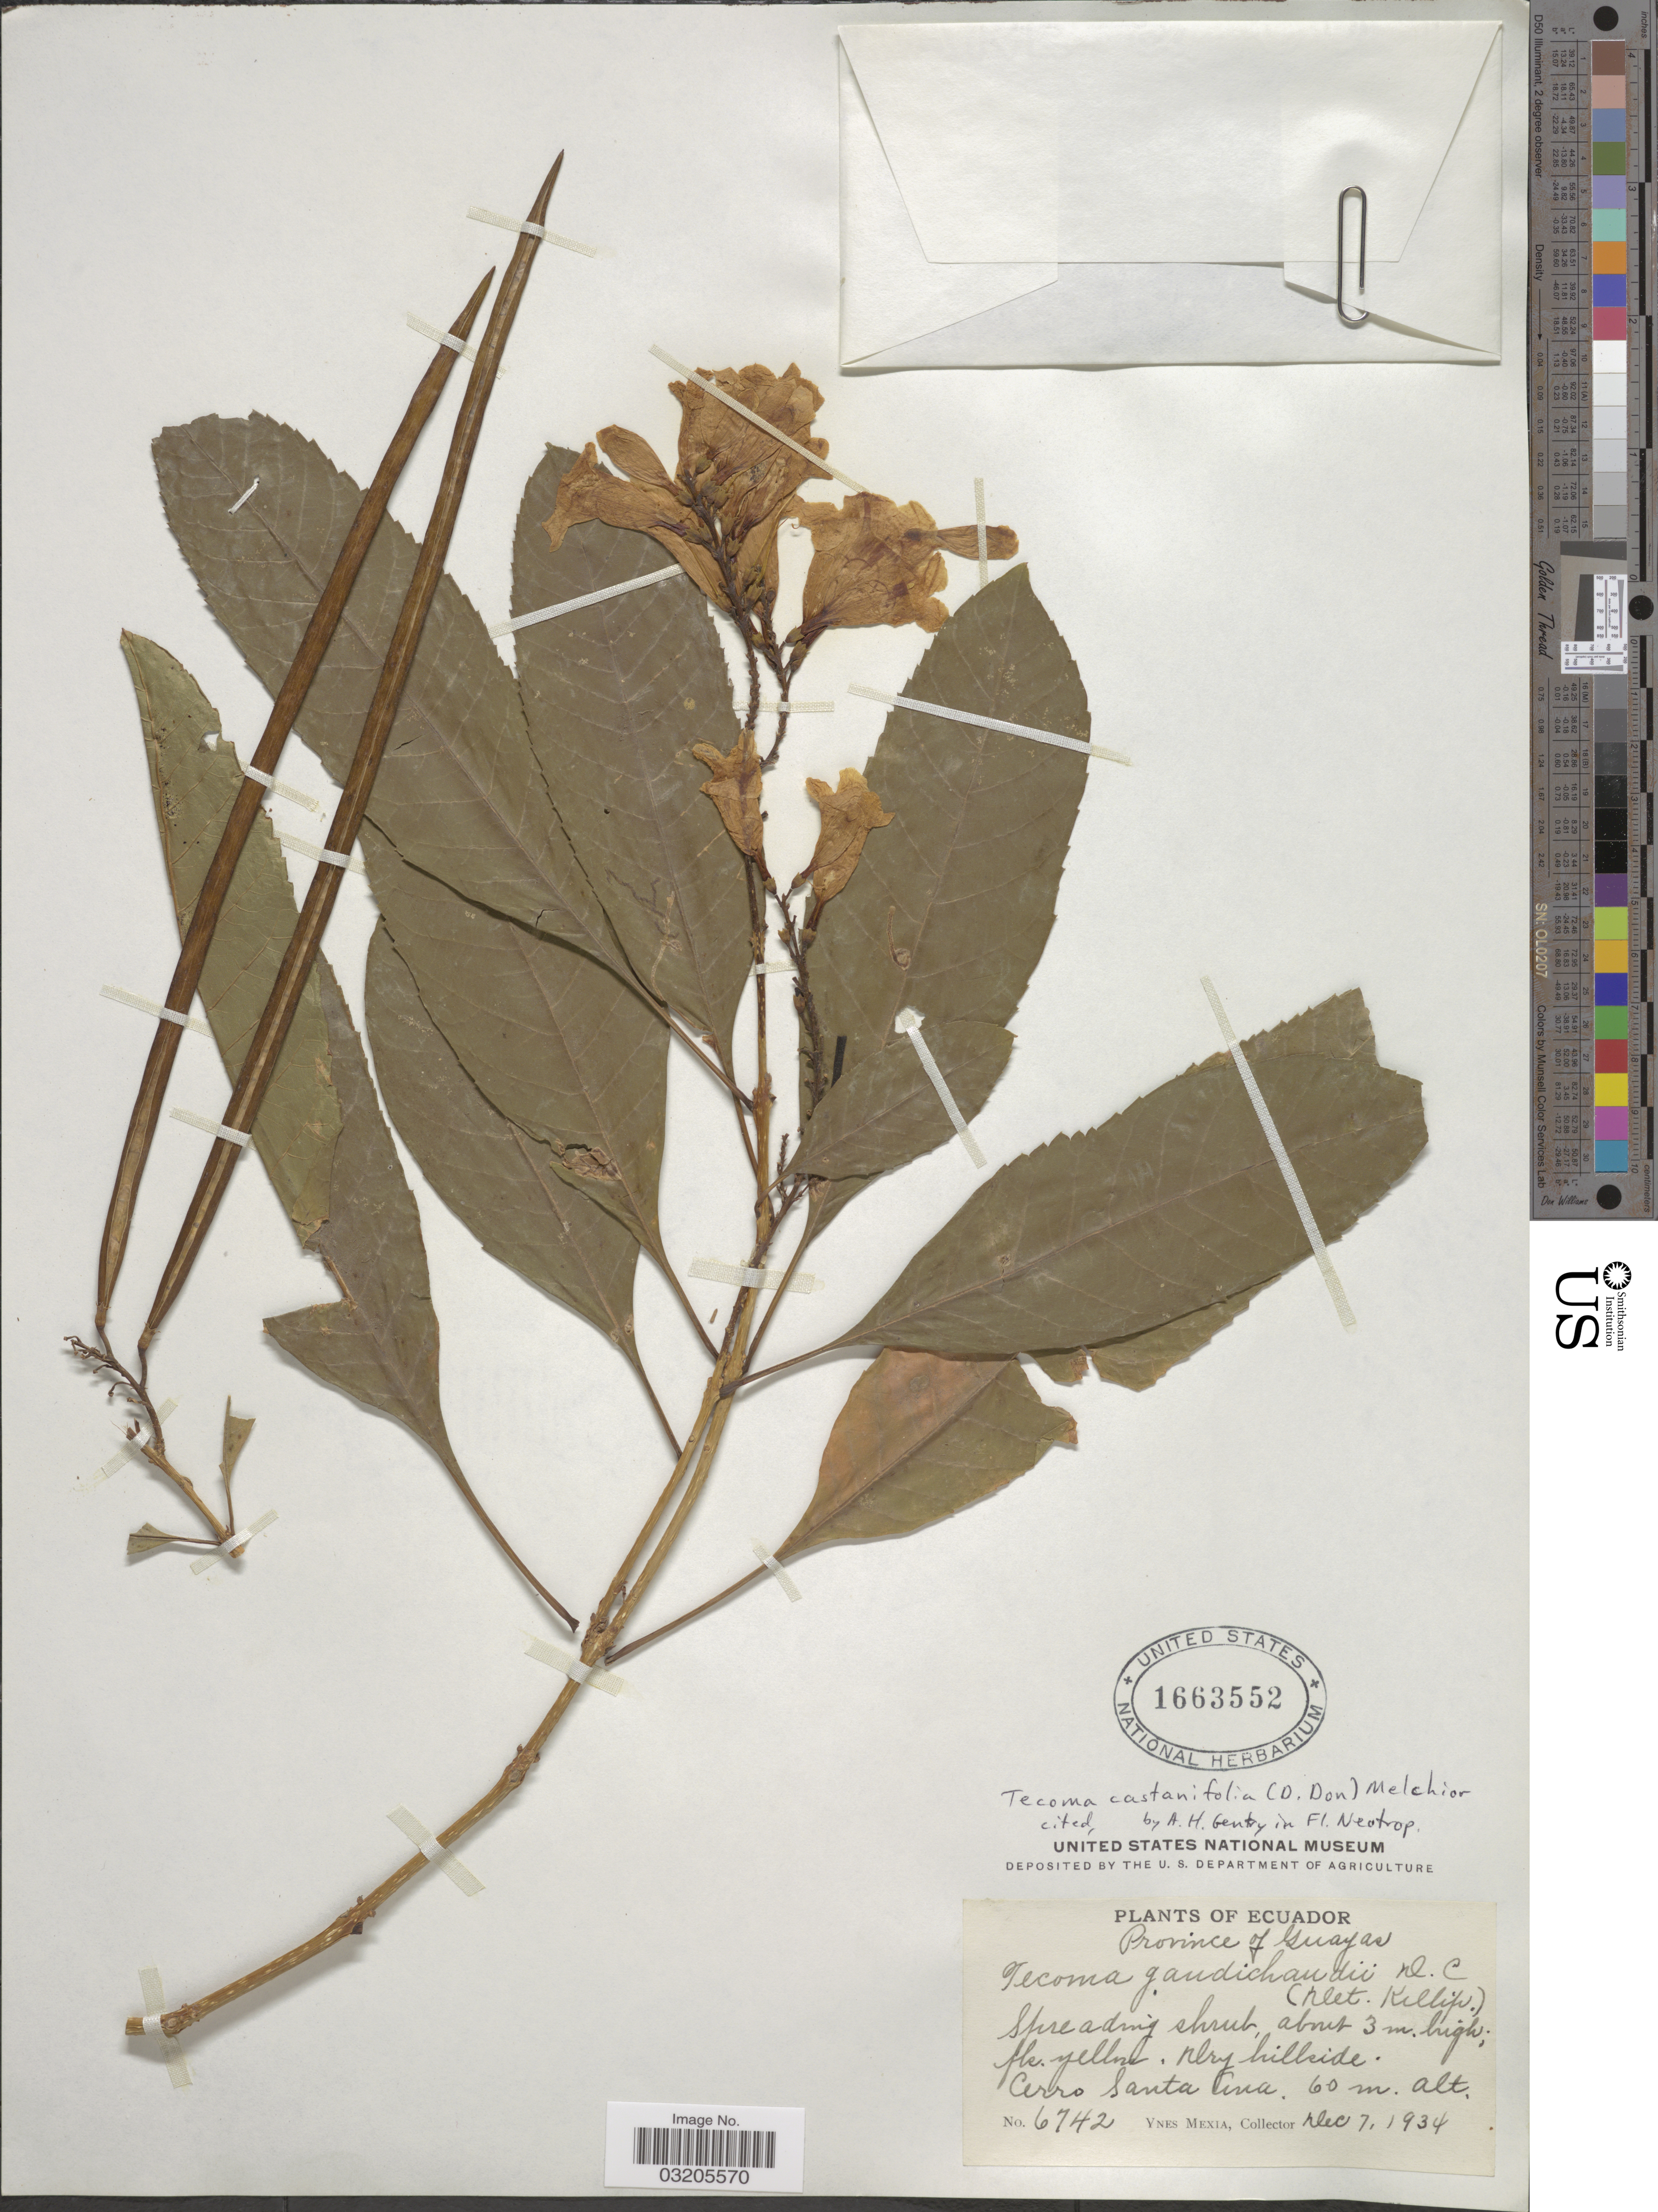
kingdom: Plantae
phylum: Tracheophyta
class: Magnoliopsida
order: Lamiales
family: Bignoniaceae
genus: Tecoma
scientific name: Tecoma castanifolia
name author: (D. Don) Melch.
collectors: Y. Mexia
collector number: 6742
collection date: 1934-12-07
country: Ecuador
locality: Cerro Santa Ana.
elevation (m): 60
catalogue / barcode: US 1663552